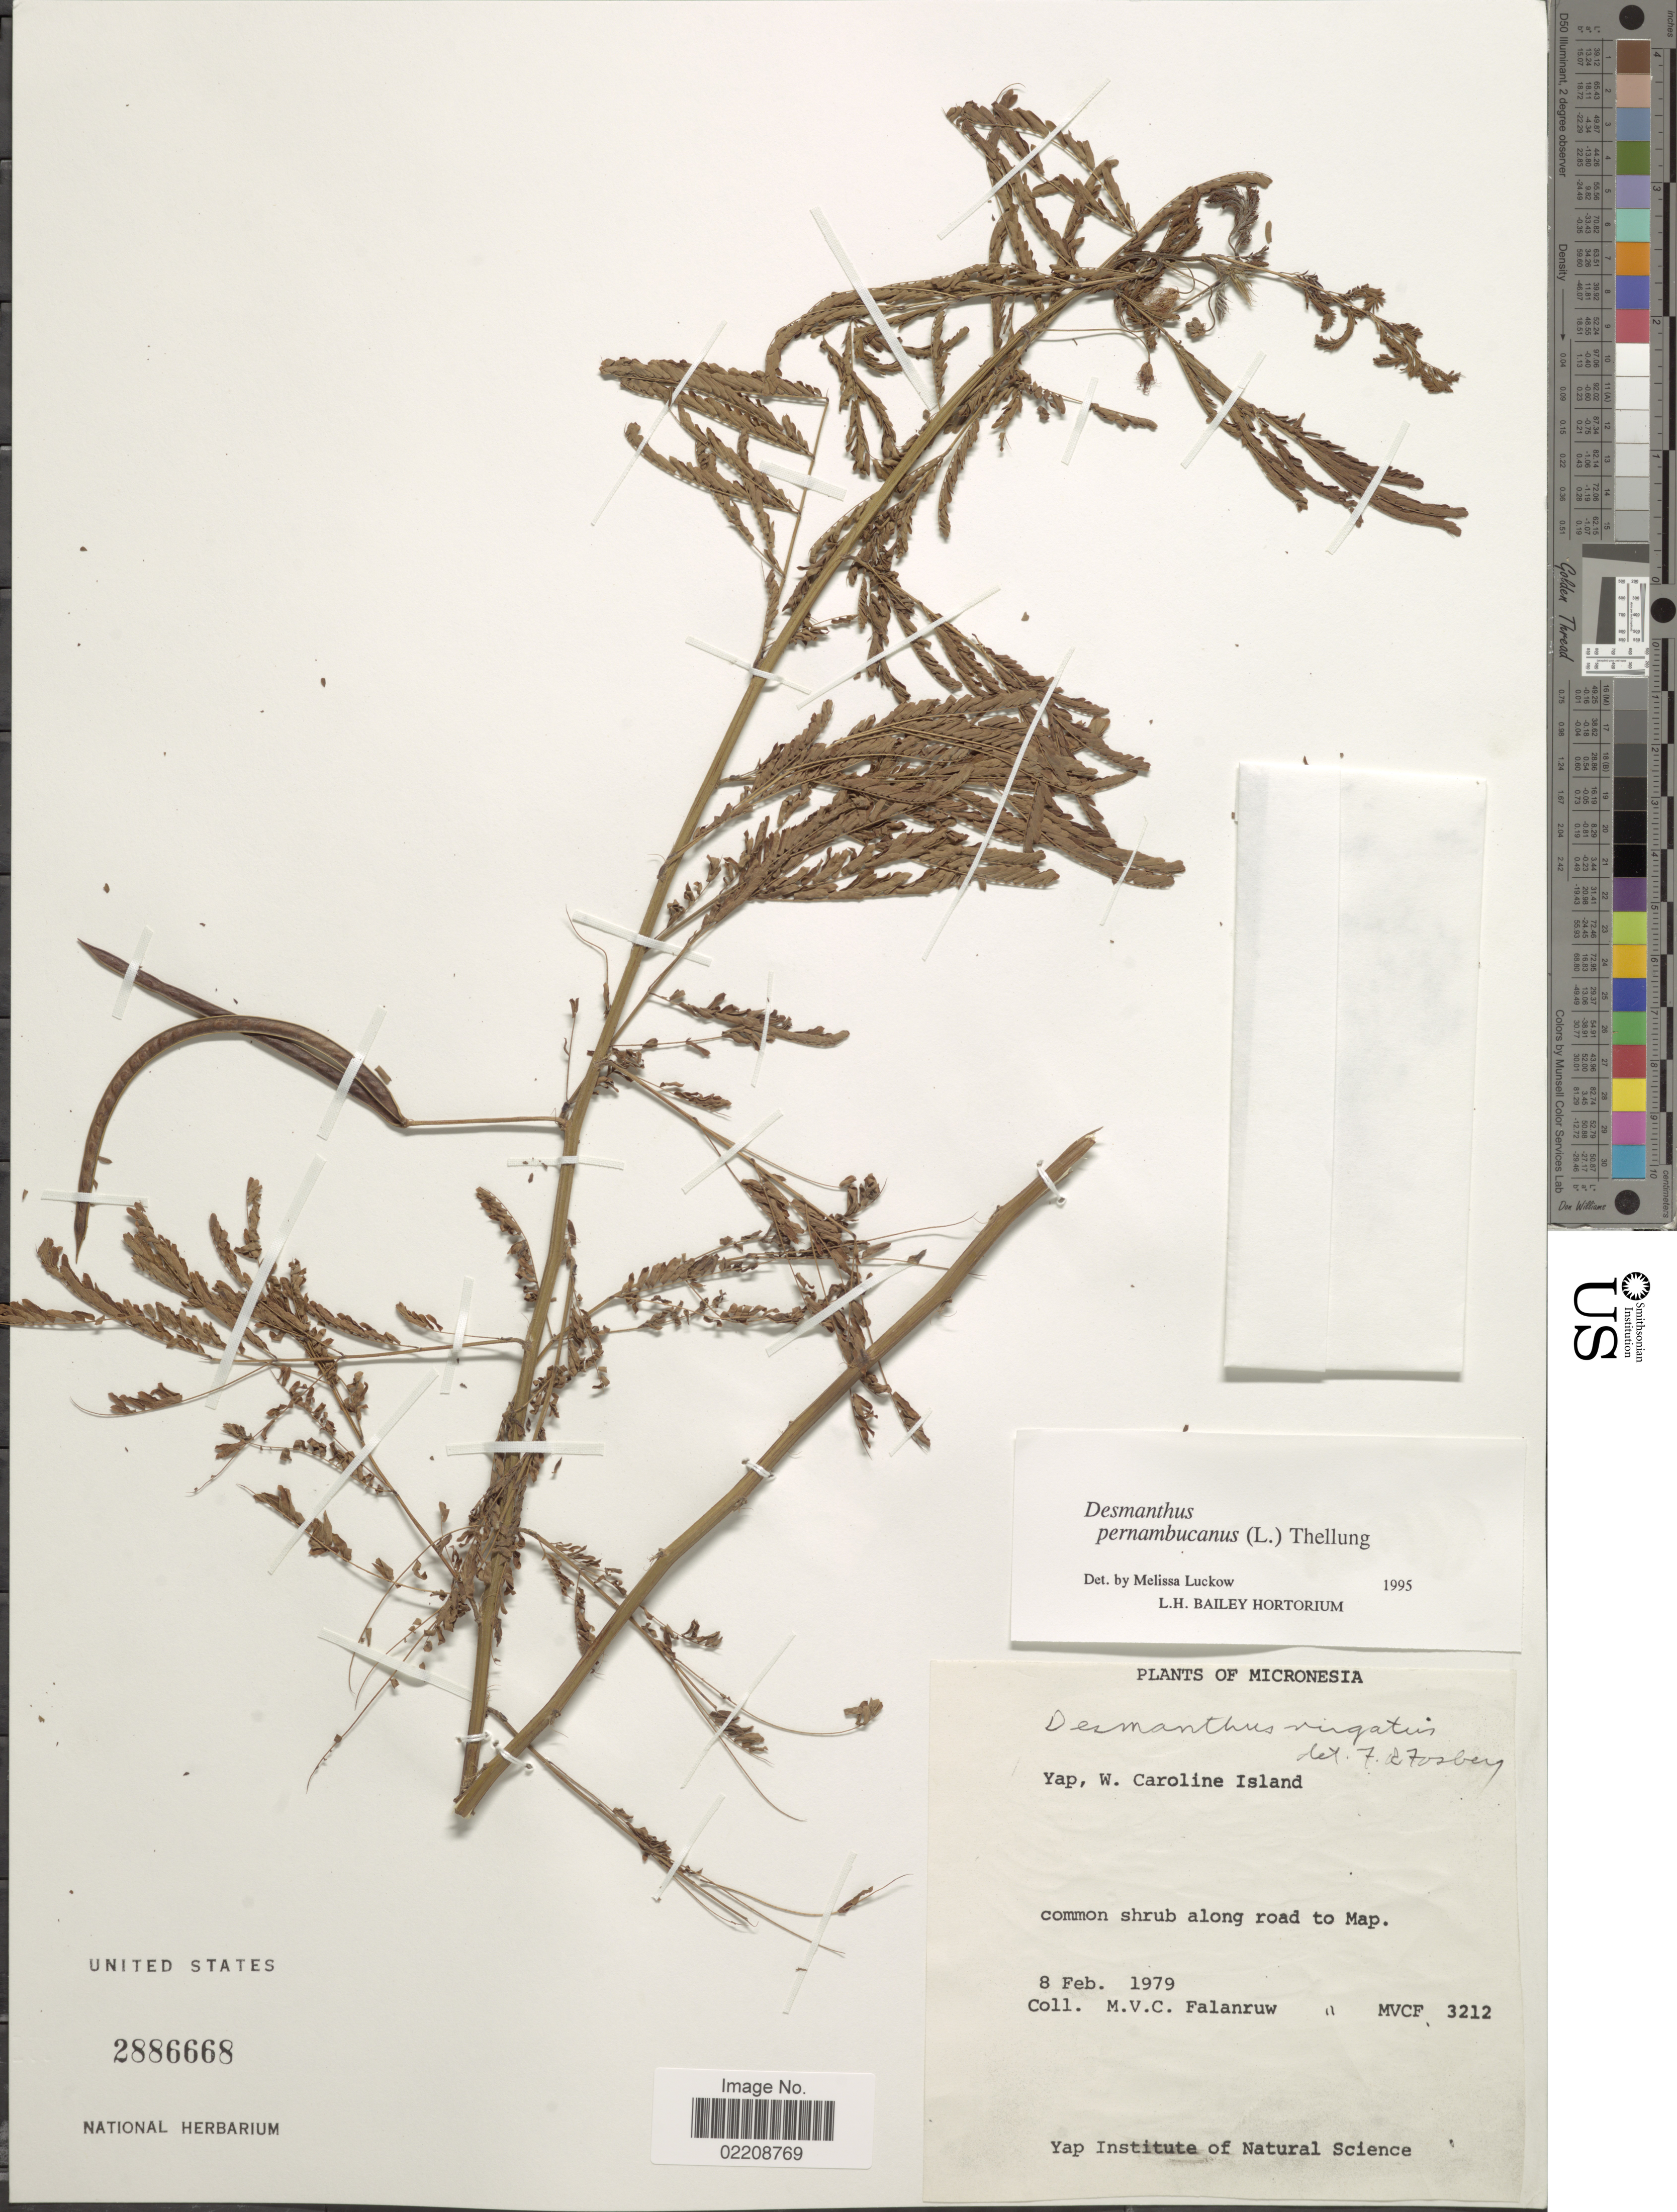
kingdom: Plantae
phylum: Tracheophyta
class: Magnoliopsida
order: Fabales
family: Fabaceae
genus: Desmanthus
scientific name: Desmanthus pernambucanus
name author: (L.) Thell.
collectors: M. V. Falanruw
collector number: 3212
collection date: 1979-02-08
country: Micronesia, Federated States of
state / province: Yap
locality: Micronesia, Yap, W. Caroline Island, along road to Map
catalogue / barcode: US 2886668